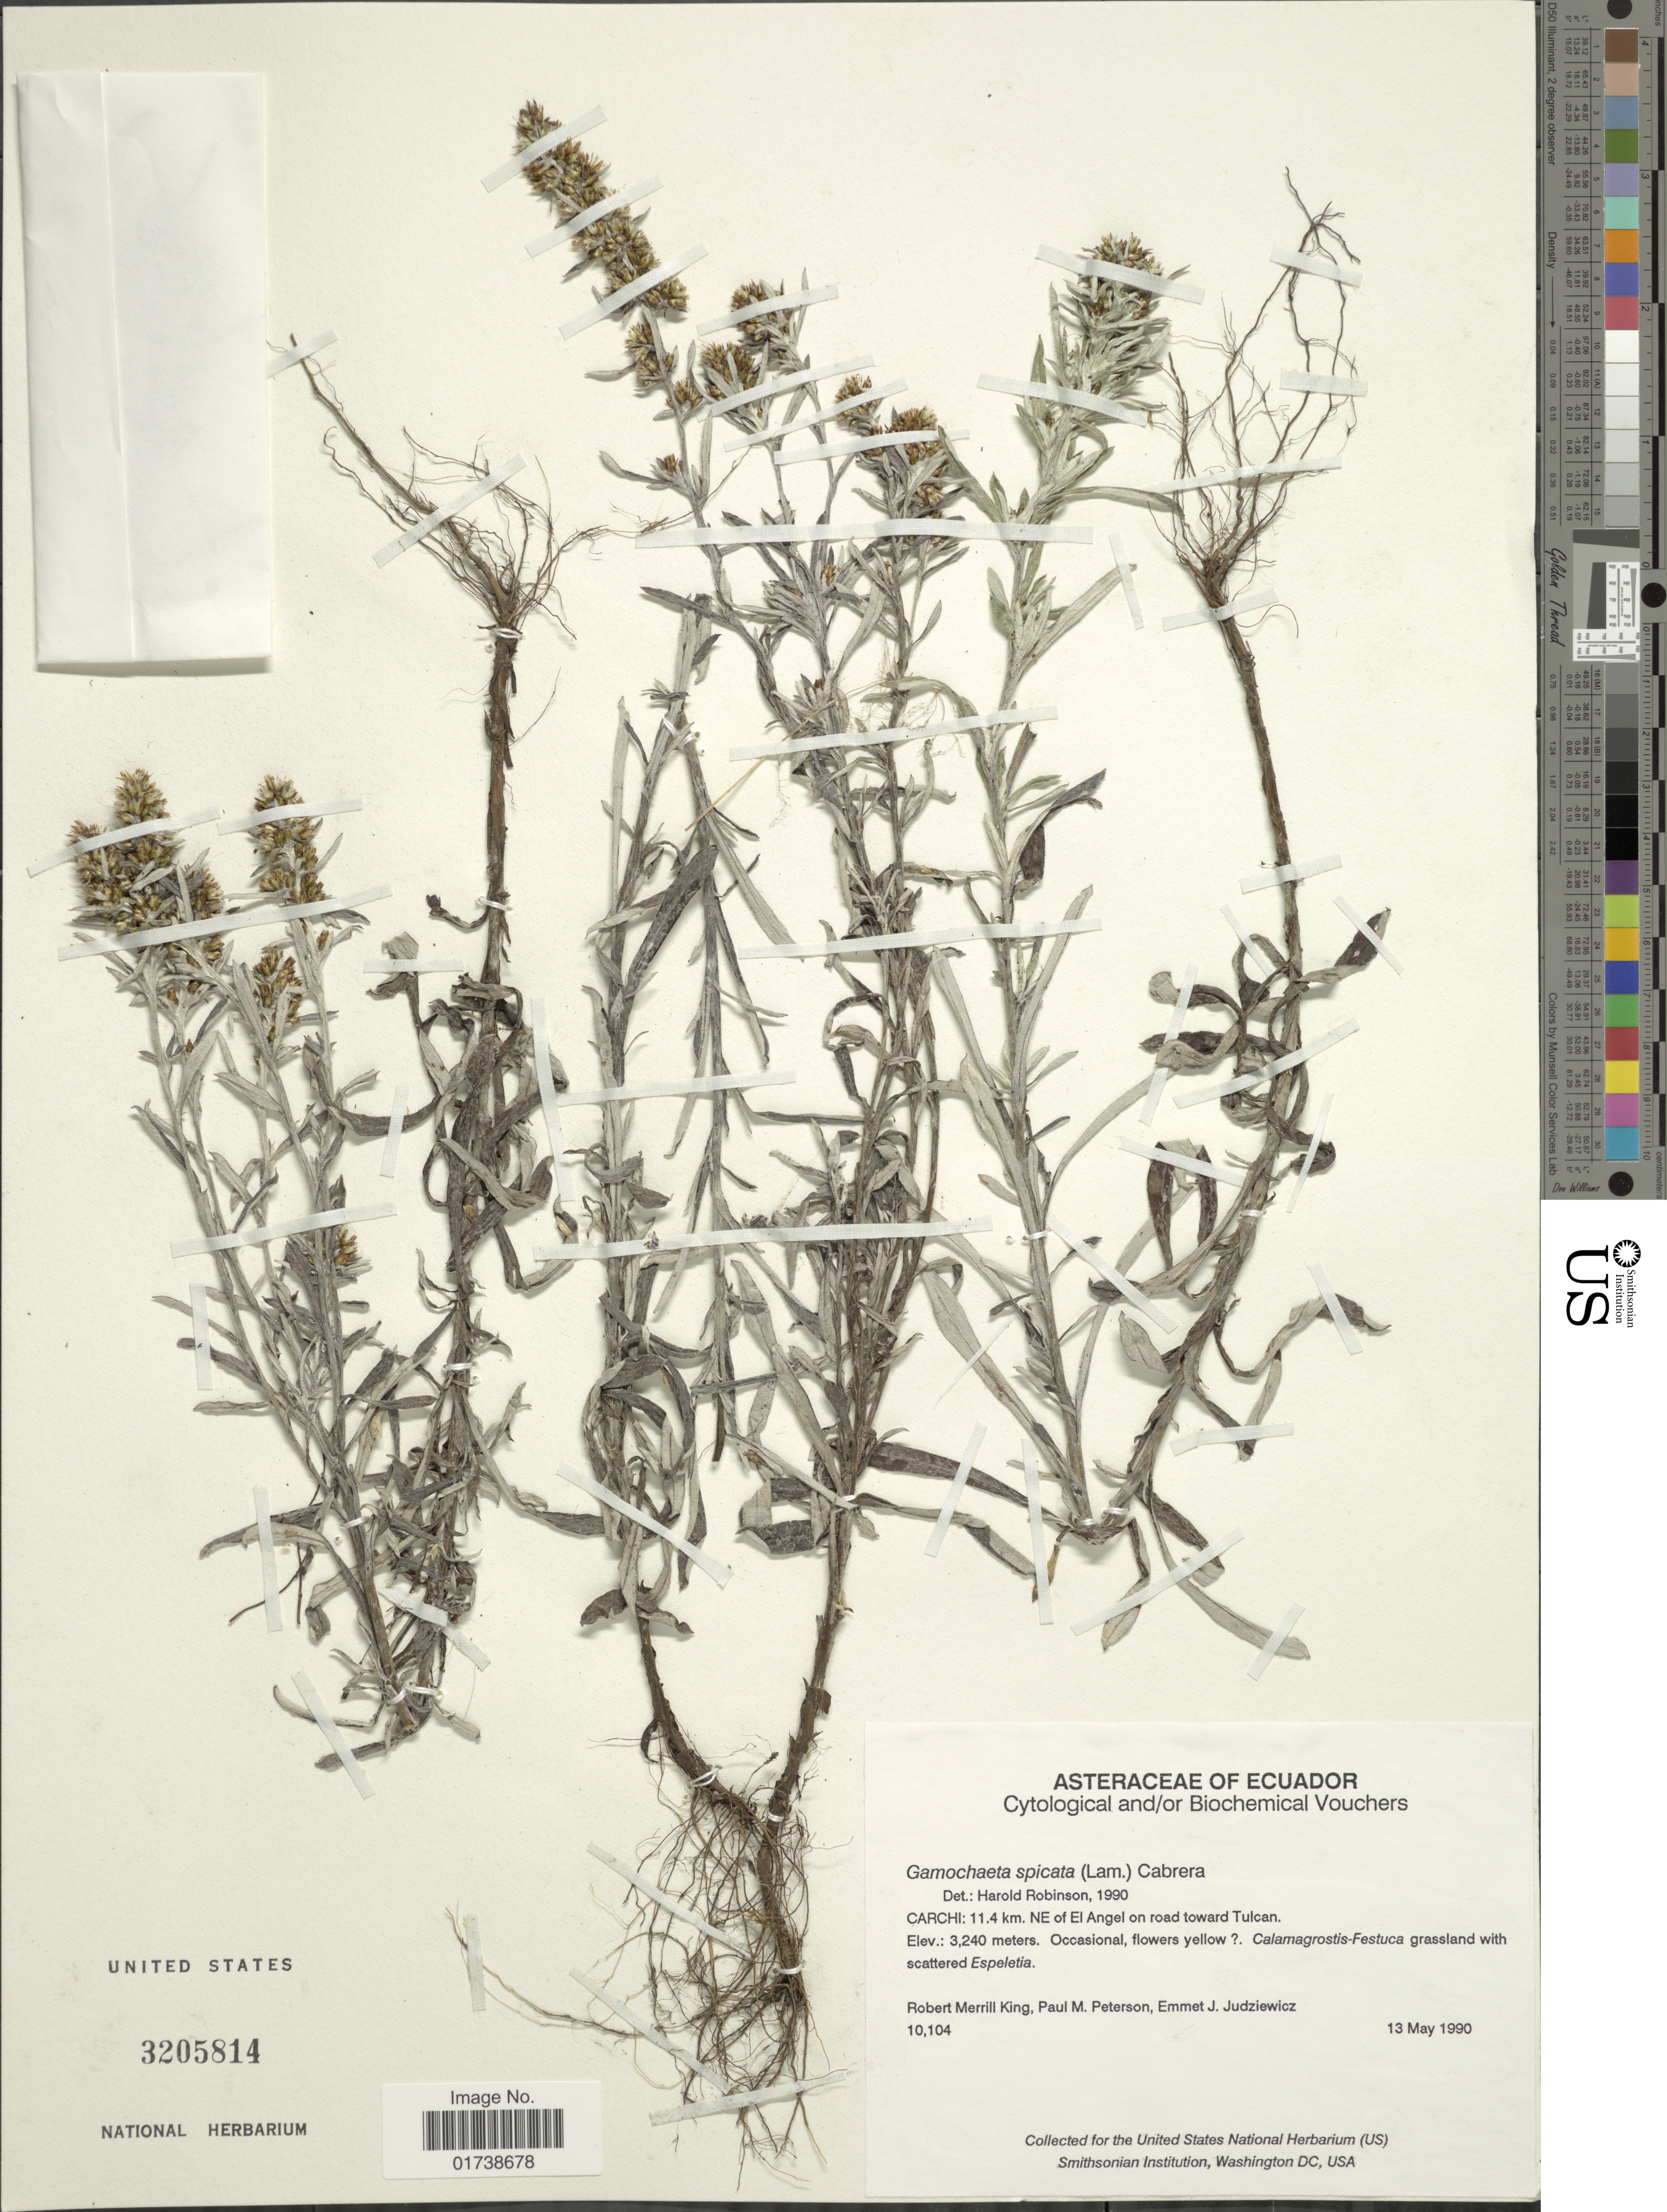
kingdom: Plantae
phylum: Tracheophyta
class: Magnoliopsida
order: Asterales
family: Asteraceae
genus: Gamochaeta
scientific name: Gamochaeta spicata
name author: (Lam.) Cabrera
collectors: R. M. King, P. M. Peterson & E. J. Judziewicz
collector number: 10104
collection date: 1990-05-13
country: Ecuador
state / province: Carchi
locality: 11.4 km. NE of El Angel on road toward Tulcan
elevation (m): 3240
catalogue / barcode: US 3205814